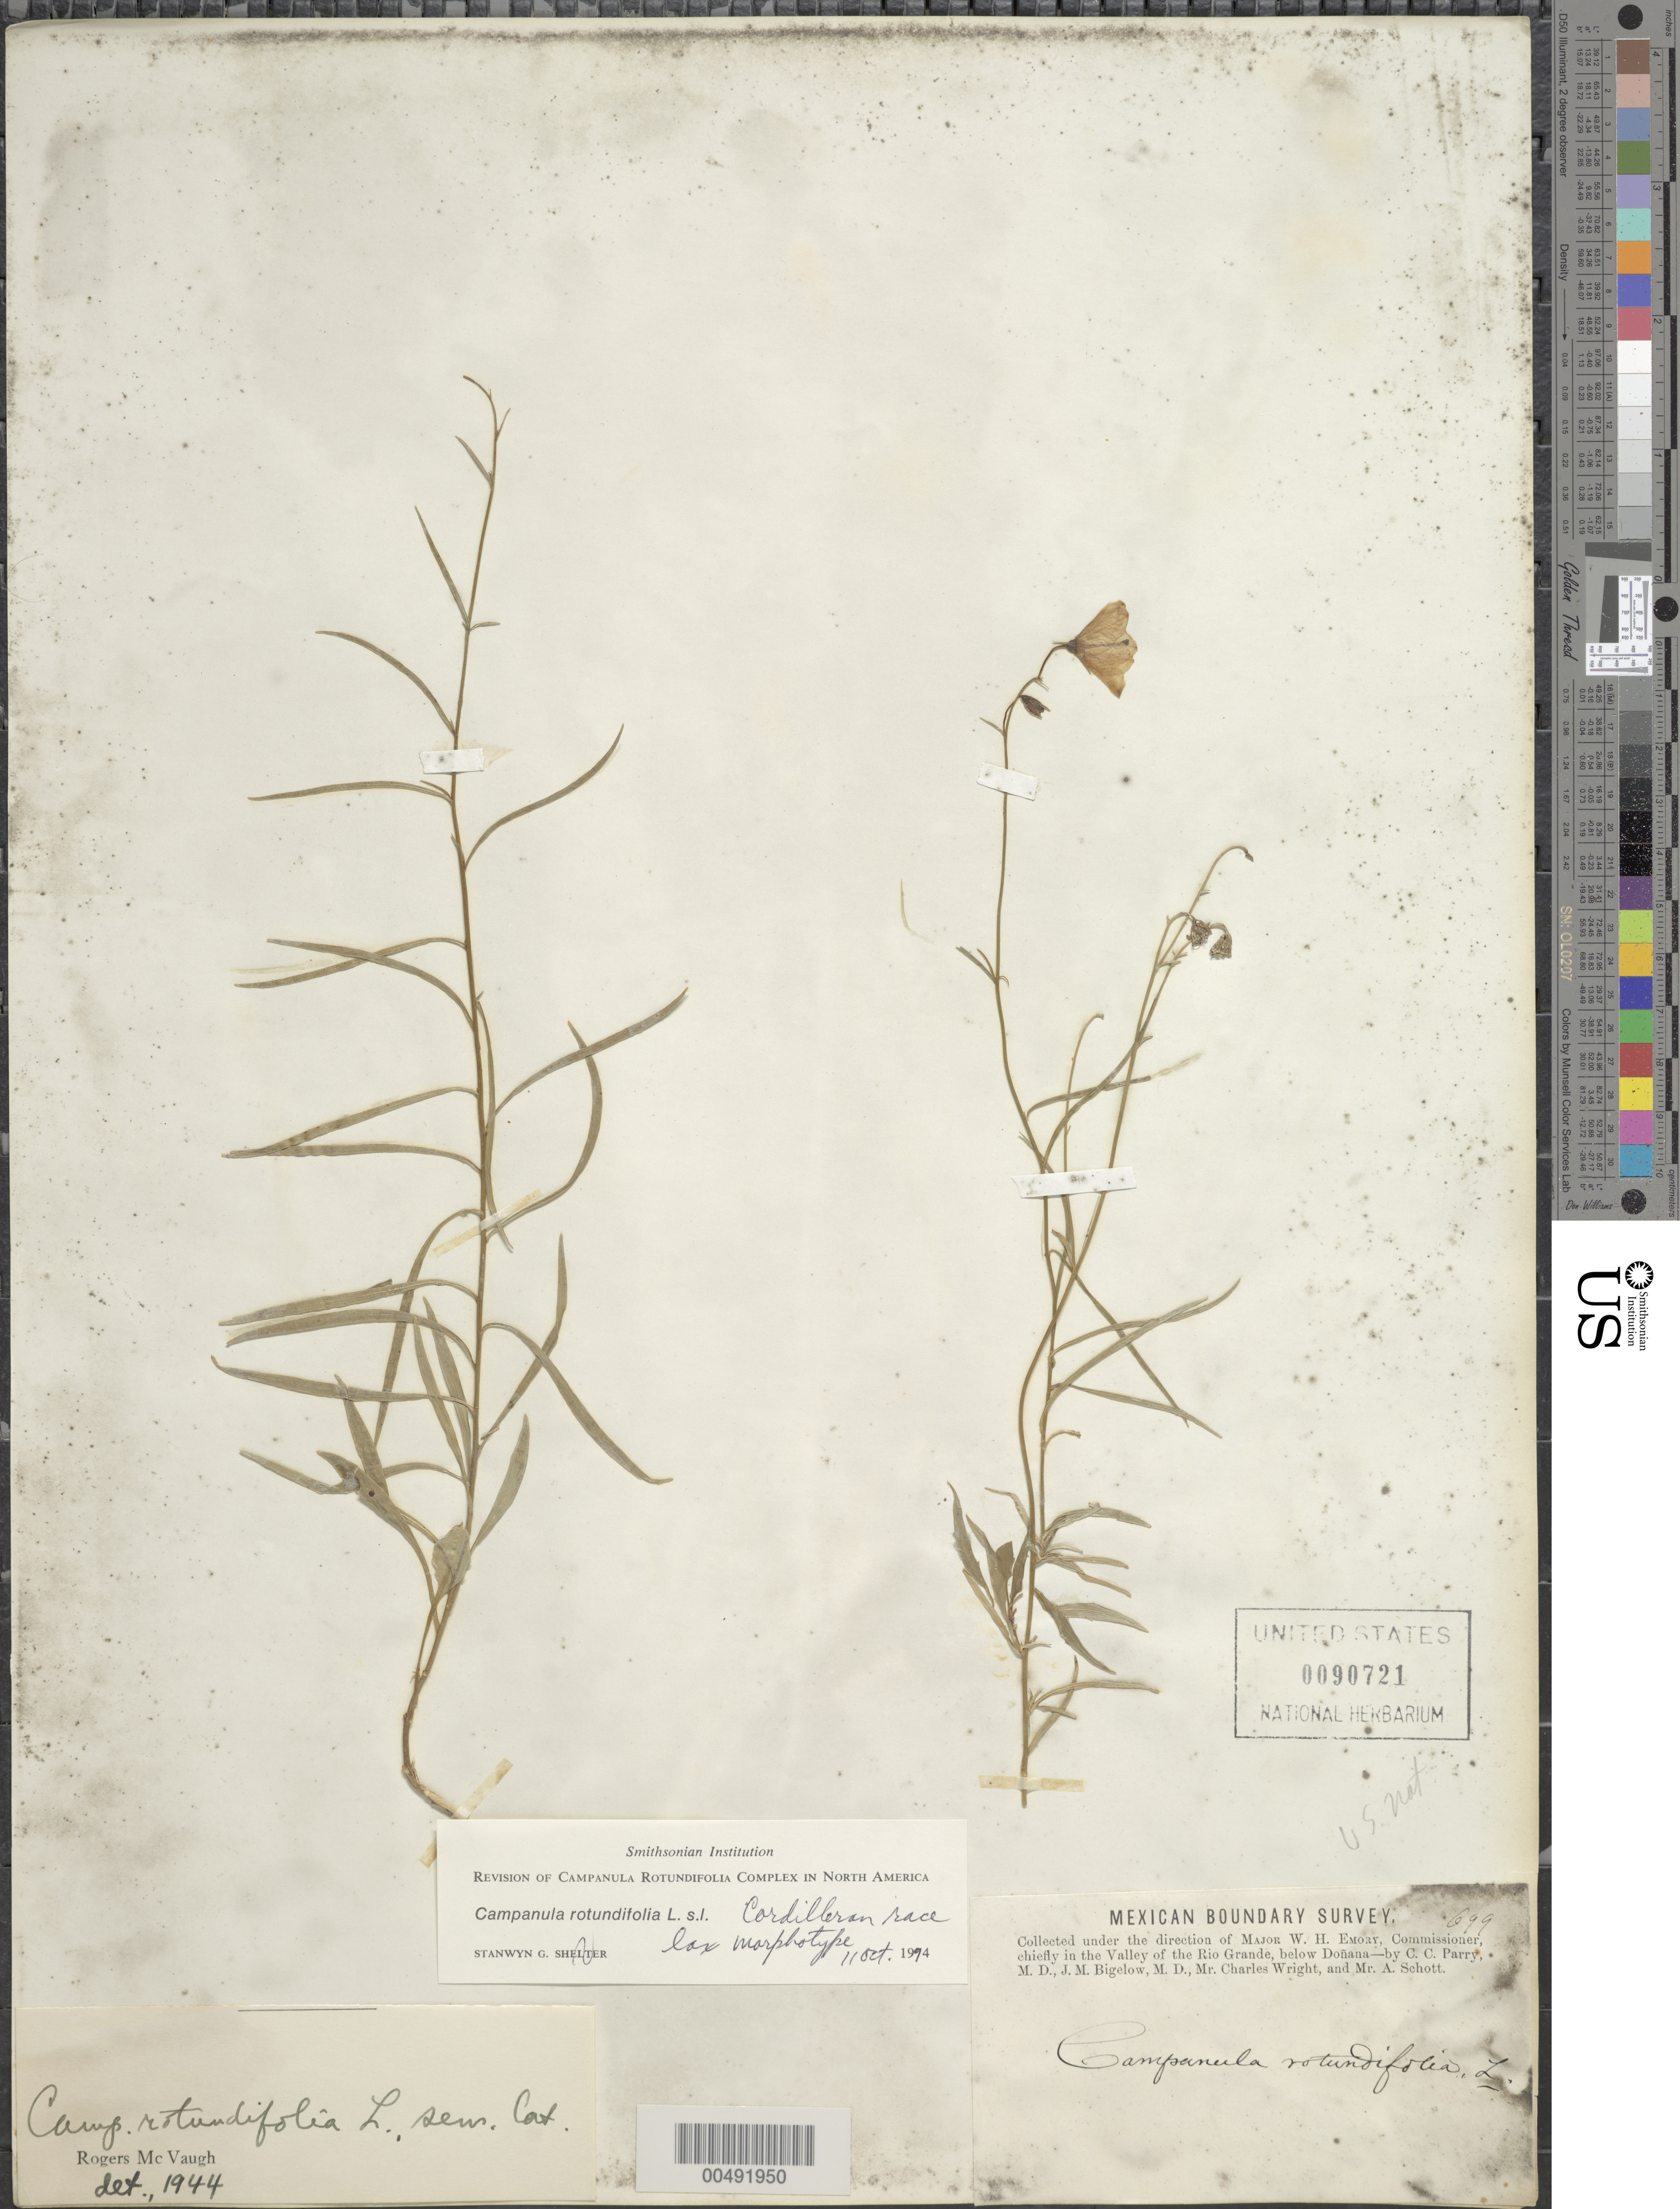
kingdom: Plantae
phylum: Tracheophyta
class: Magnoliopsida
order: Asterales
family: Campanulaceae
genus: Campanula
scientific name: Campanula rotundifolia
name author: L.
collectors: C. C. Parry, J. M. Bigelow, C. Wright & A. C. V. Schott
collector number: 699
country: United States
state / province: New Mexico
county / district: Dona Ana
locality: Valley of the Rio Grande, below Doñana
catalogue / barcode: US 90721